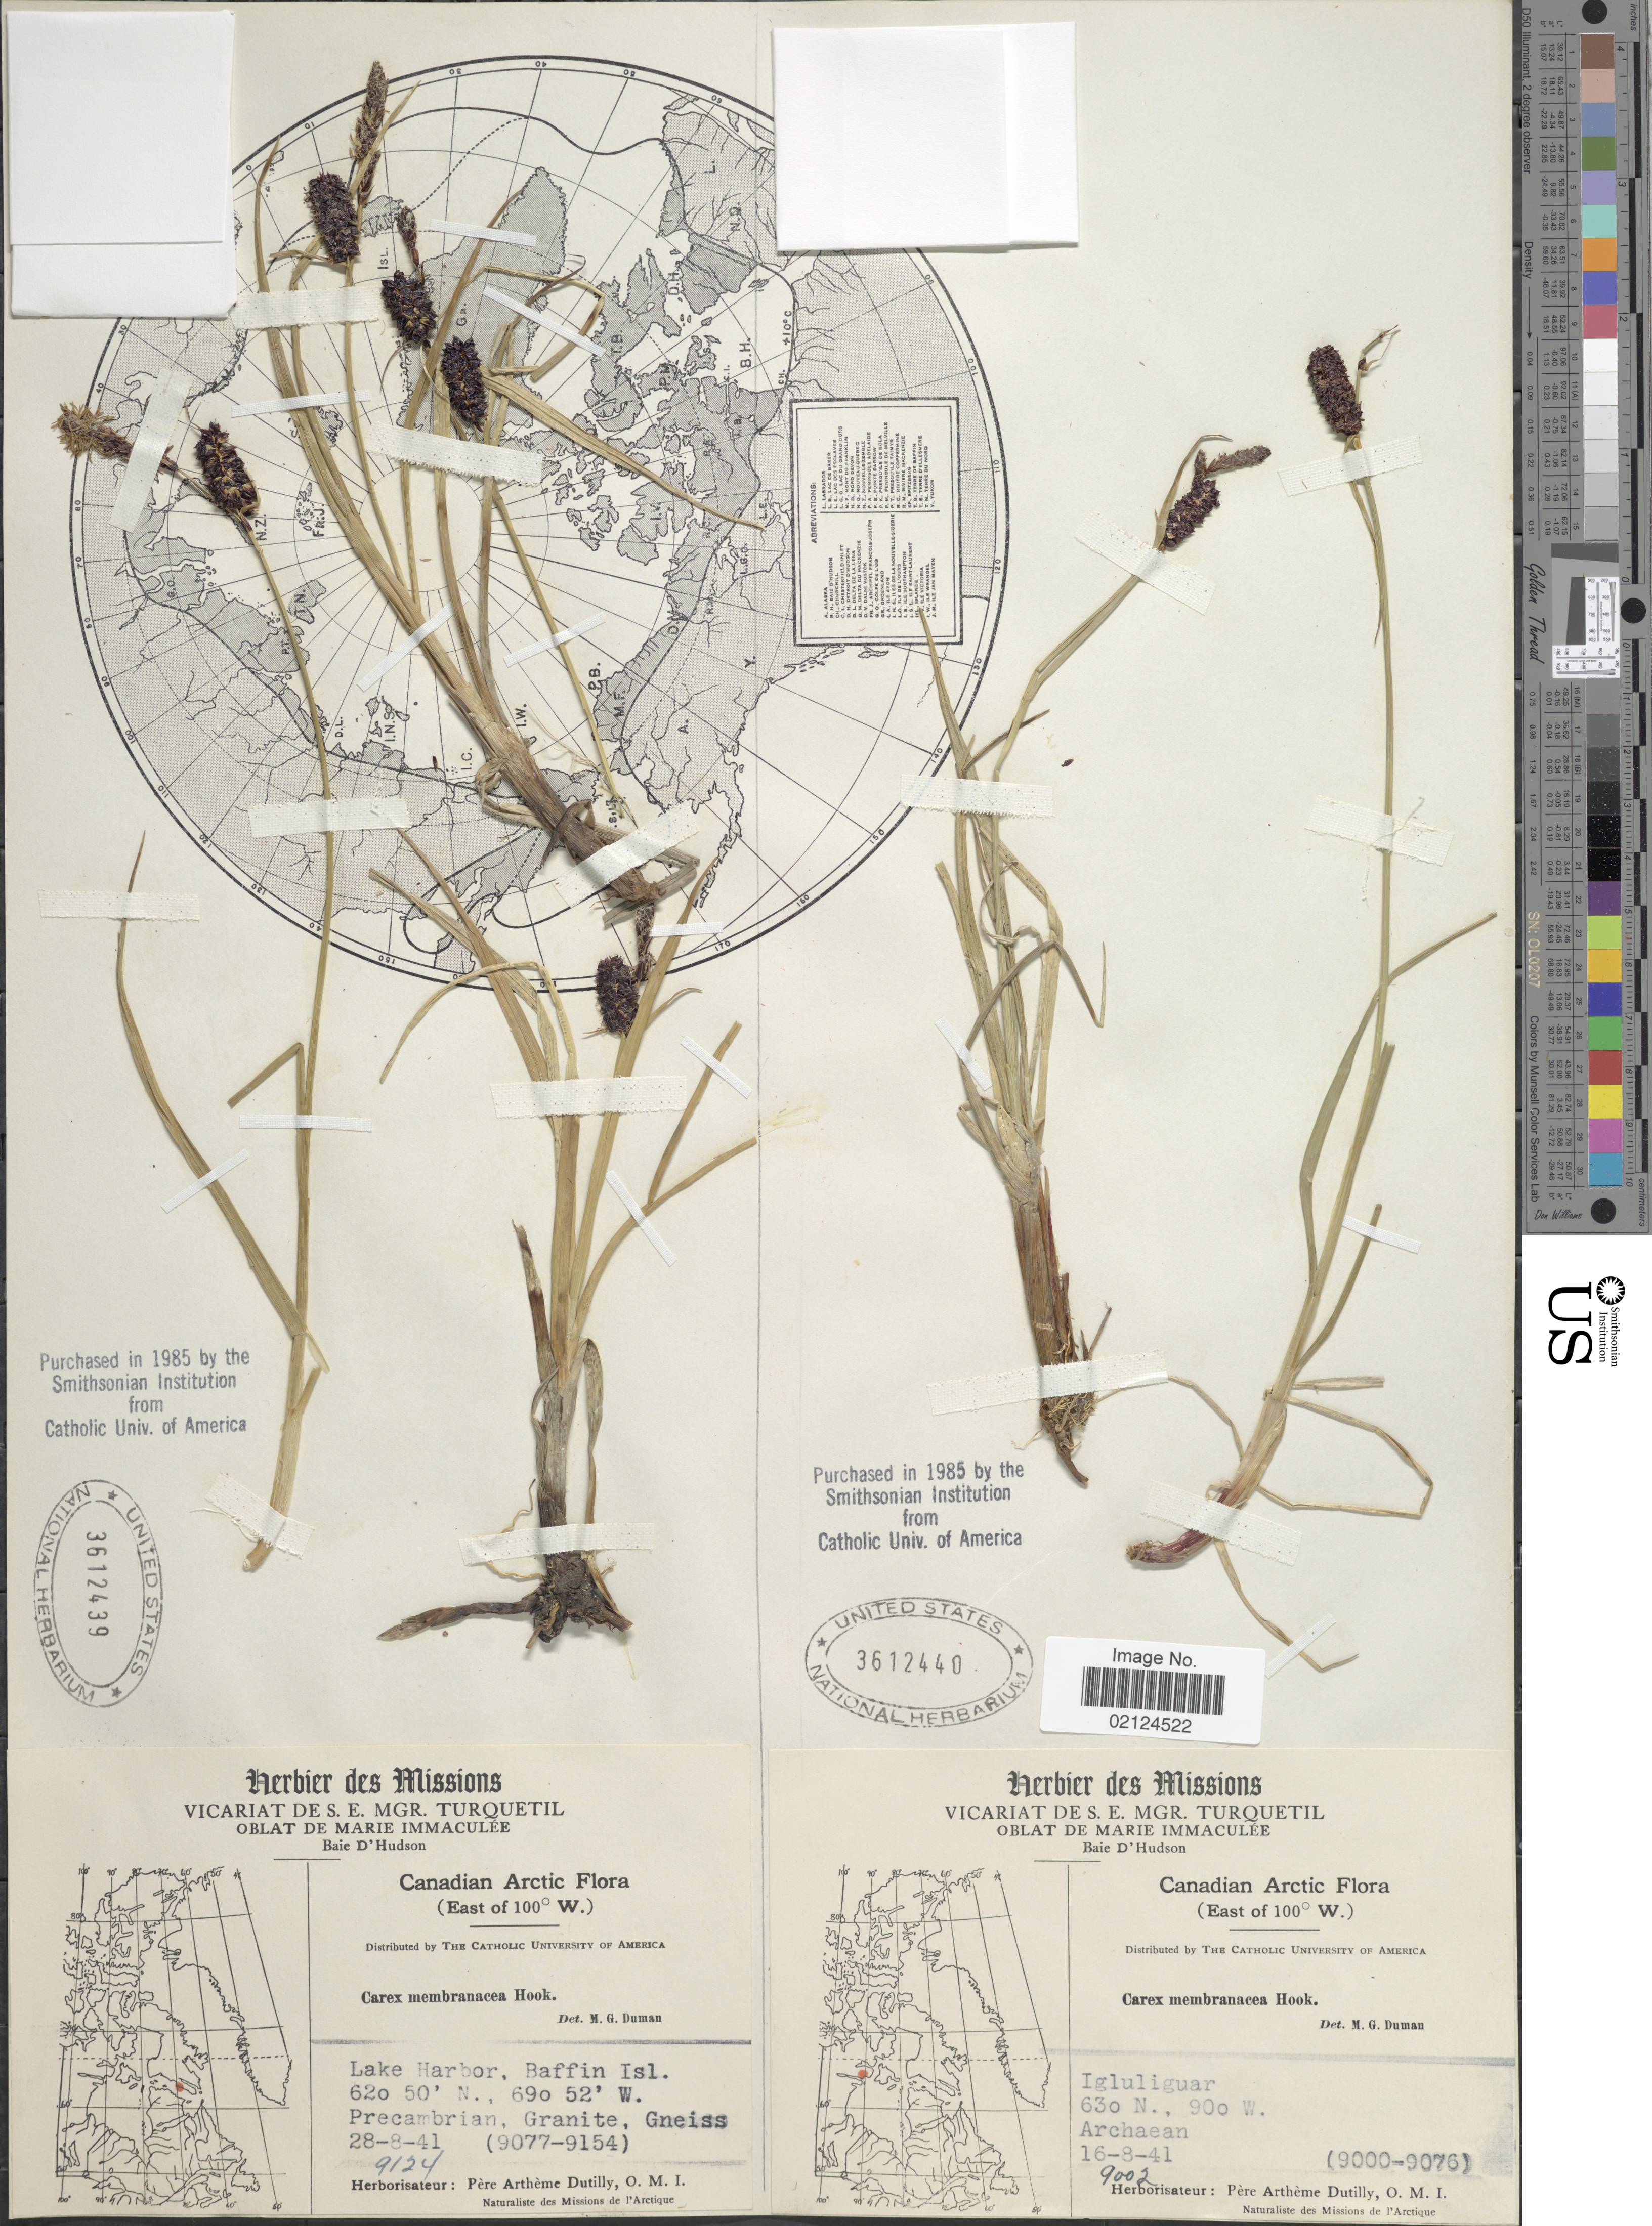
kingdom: Plantae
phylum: Tracheophyta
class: Liliopsida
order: Poales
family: Cyperaceae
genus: Carex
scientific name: Carex membranacea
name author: Hook.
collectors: A. Dutilly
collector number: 9002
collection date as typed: Transcribed d/m/y: 16/8/41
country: Canada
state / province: Nunavut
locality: Canadian Arctic. (East of 100°) Igluliguar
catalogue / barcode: US 3612440-2